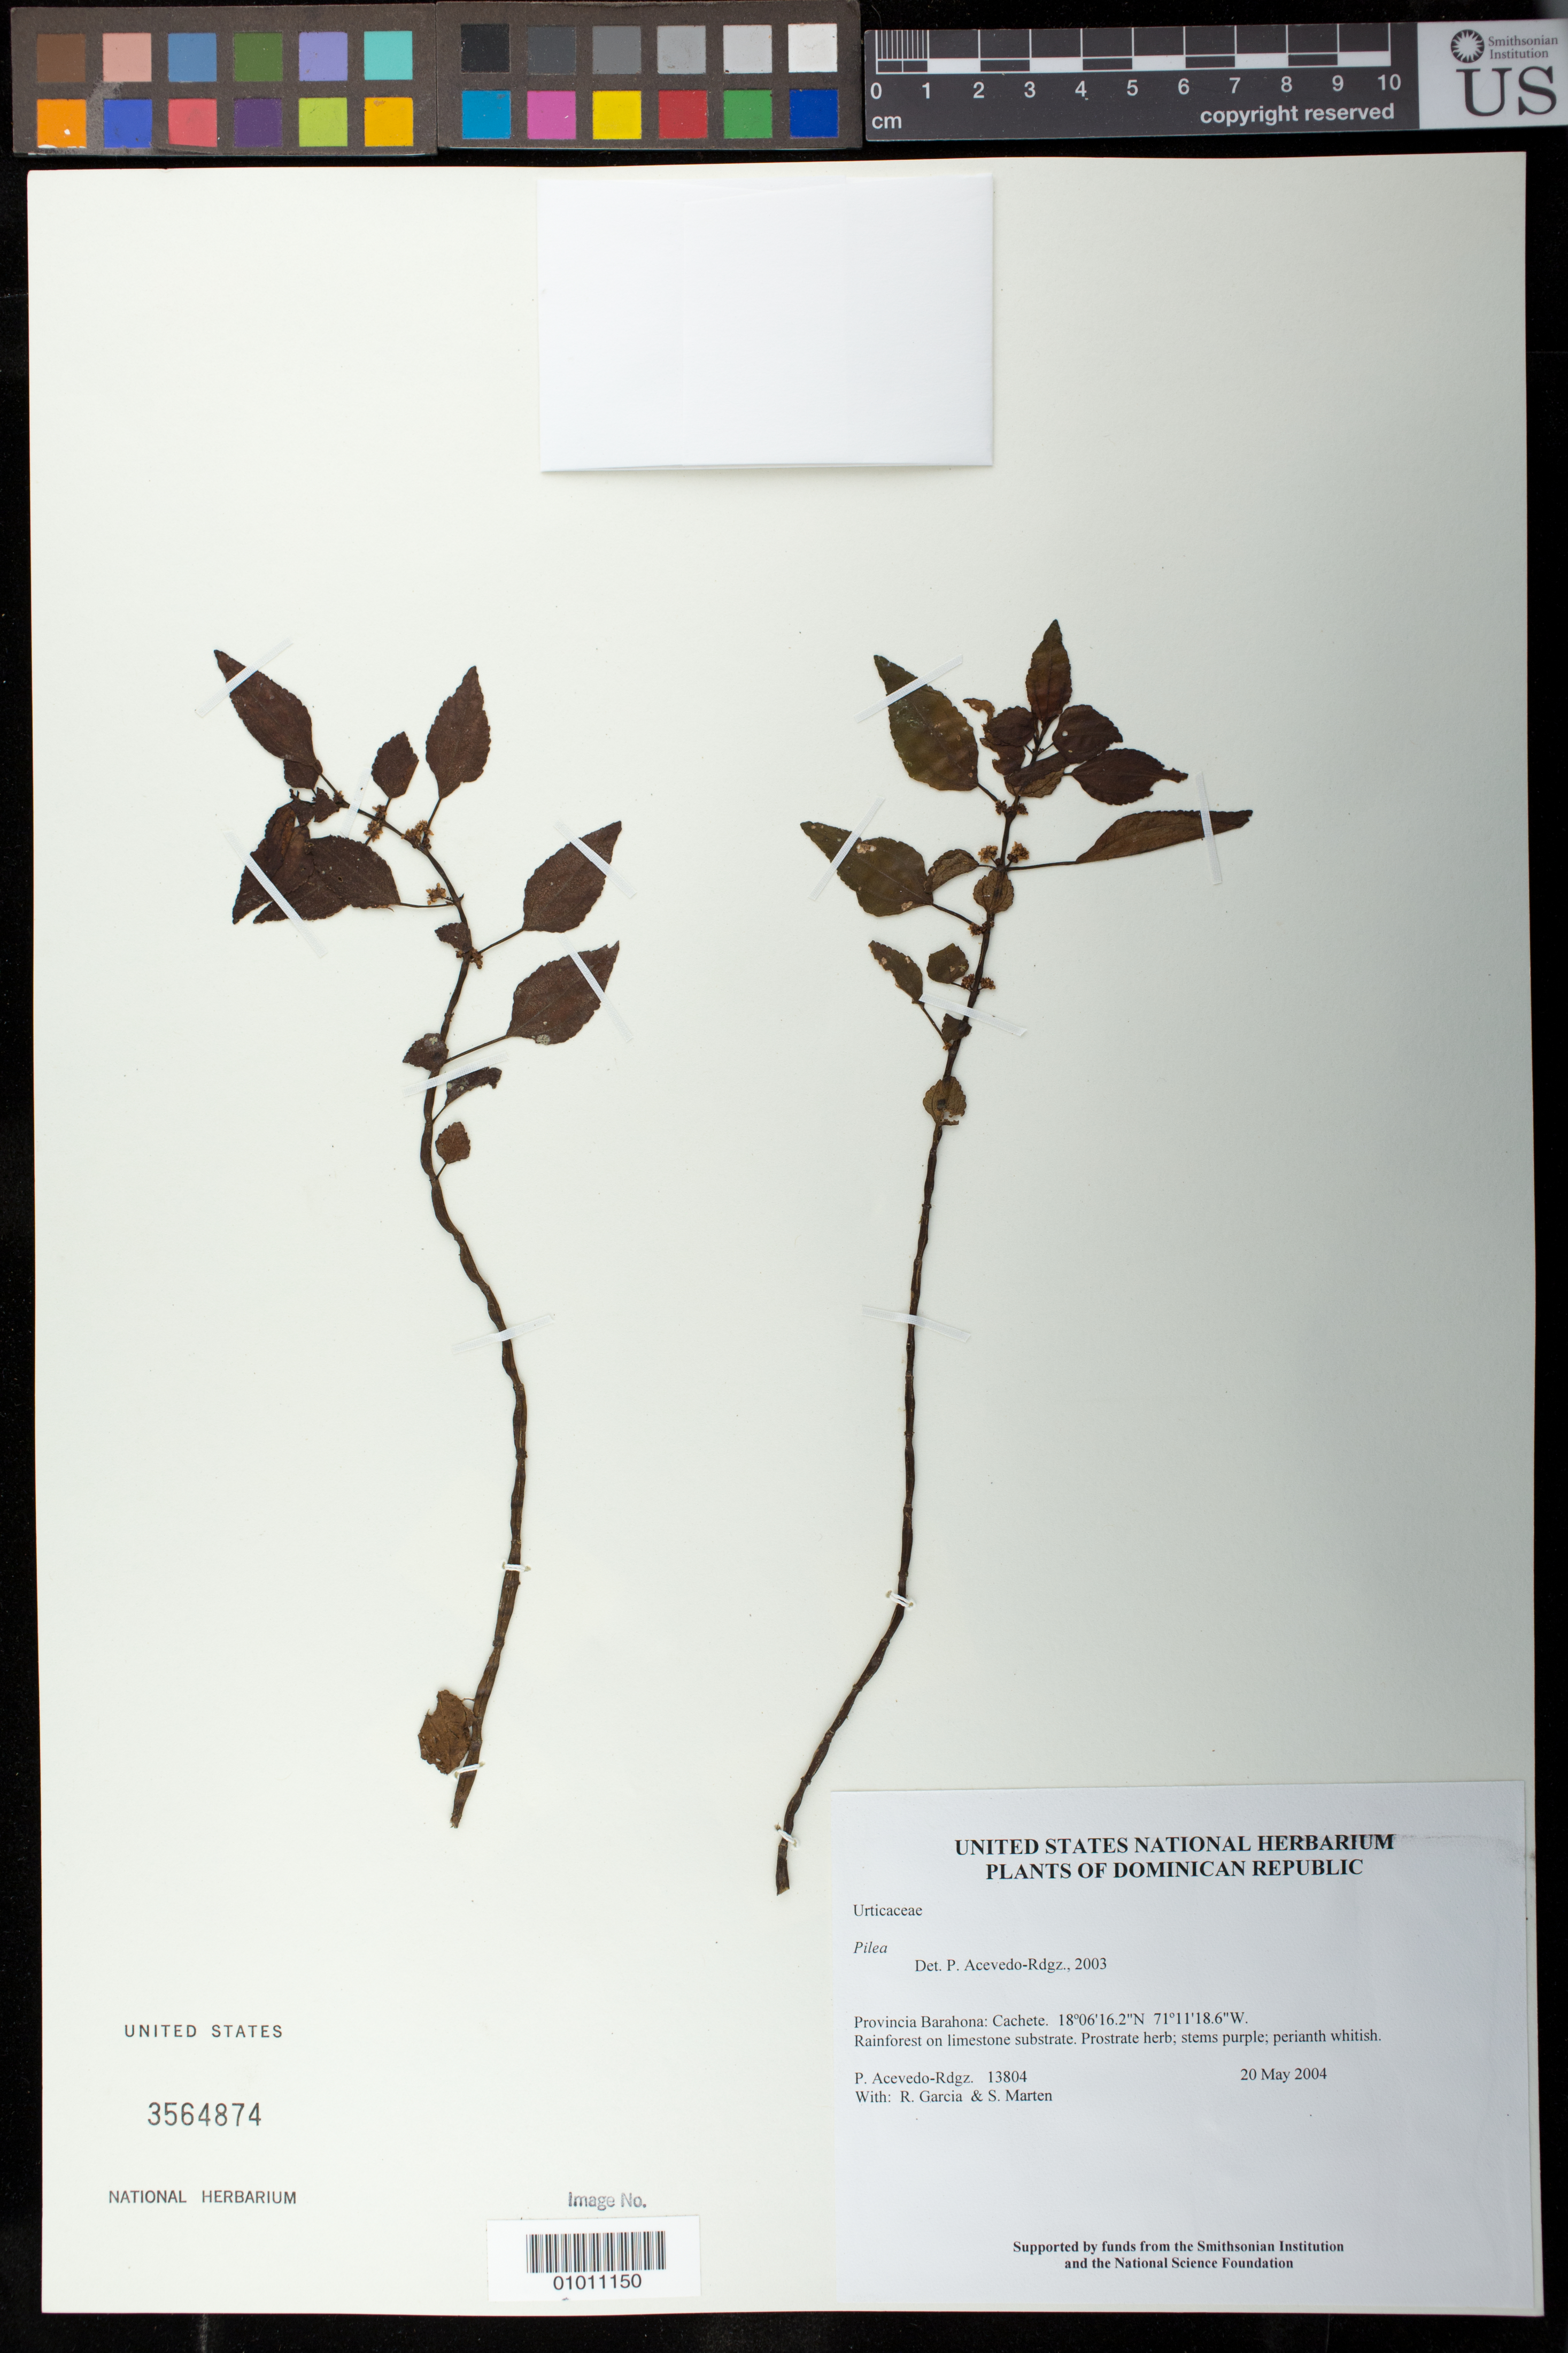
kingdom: Plantae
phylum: Tracheophyta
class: Magnoliopsida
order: Rosales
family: Urticaceae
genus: Pilea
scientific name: Pilea sp.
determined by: Acevedo-Rodríguez, P., (BOT), Smithsonian Institution - National Museum of Natural History (UNITED STATES)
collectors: P. Acevedo-Rodr., R. G. García & S. Marten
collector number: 13804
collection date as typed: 20 May 2004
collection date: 2004-05-20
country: Dominican Republic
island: Hispaniola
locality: Provincia Barahona: Cachete.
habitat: Rainforest on limestone substrate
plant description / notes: US, MO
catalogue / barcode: US 3564874